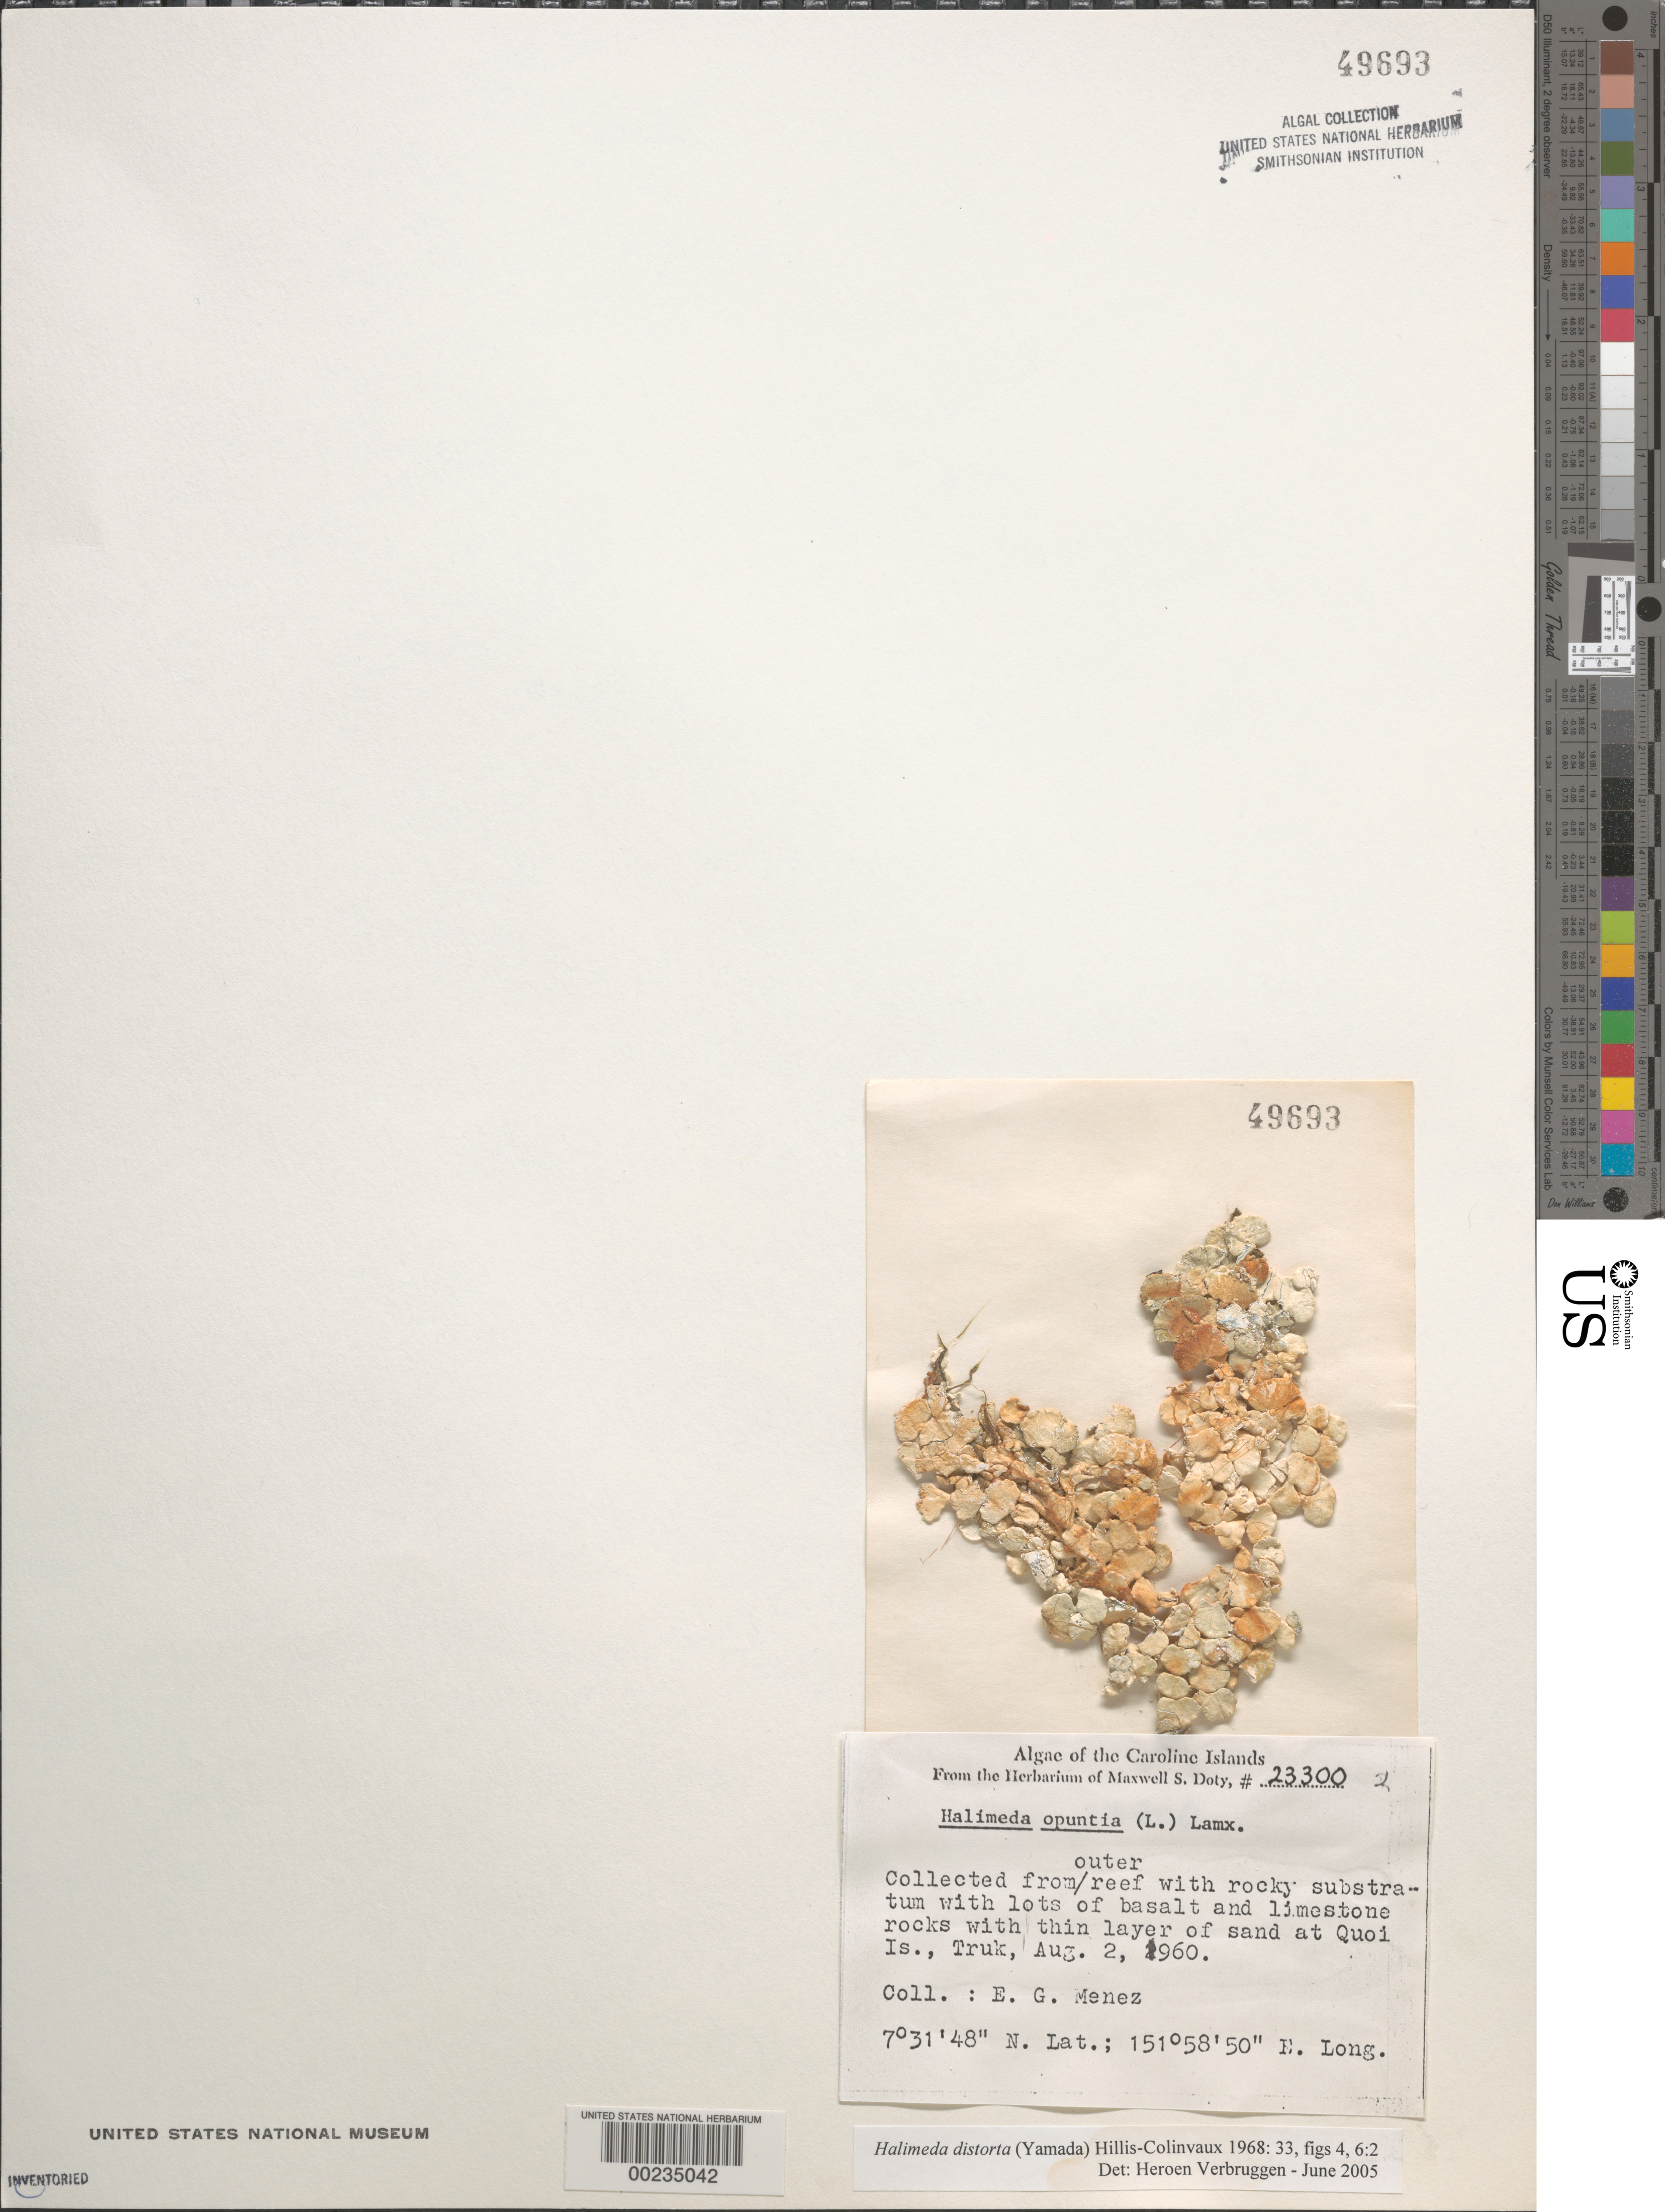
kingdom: Plantae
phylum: Chlorophyta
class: Ulvophyceae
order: Bryopsidales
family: Halimedaceae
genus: Halimeda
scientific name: Halimeda distorta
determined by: Verbruggen, H.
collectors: Meñez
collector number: MSD 23300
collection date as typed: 02 Aug 1960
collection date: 1960-08-02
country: Micronesia, Federated States of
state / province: Truk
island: Truk (Chuuk) Is.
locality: Quoi Islet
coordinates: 7 31' 48" N, 151 58' 50" E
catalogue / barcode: US 49693